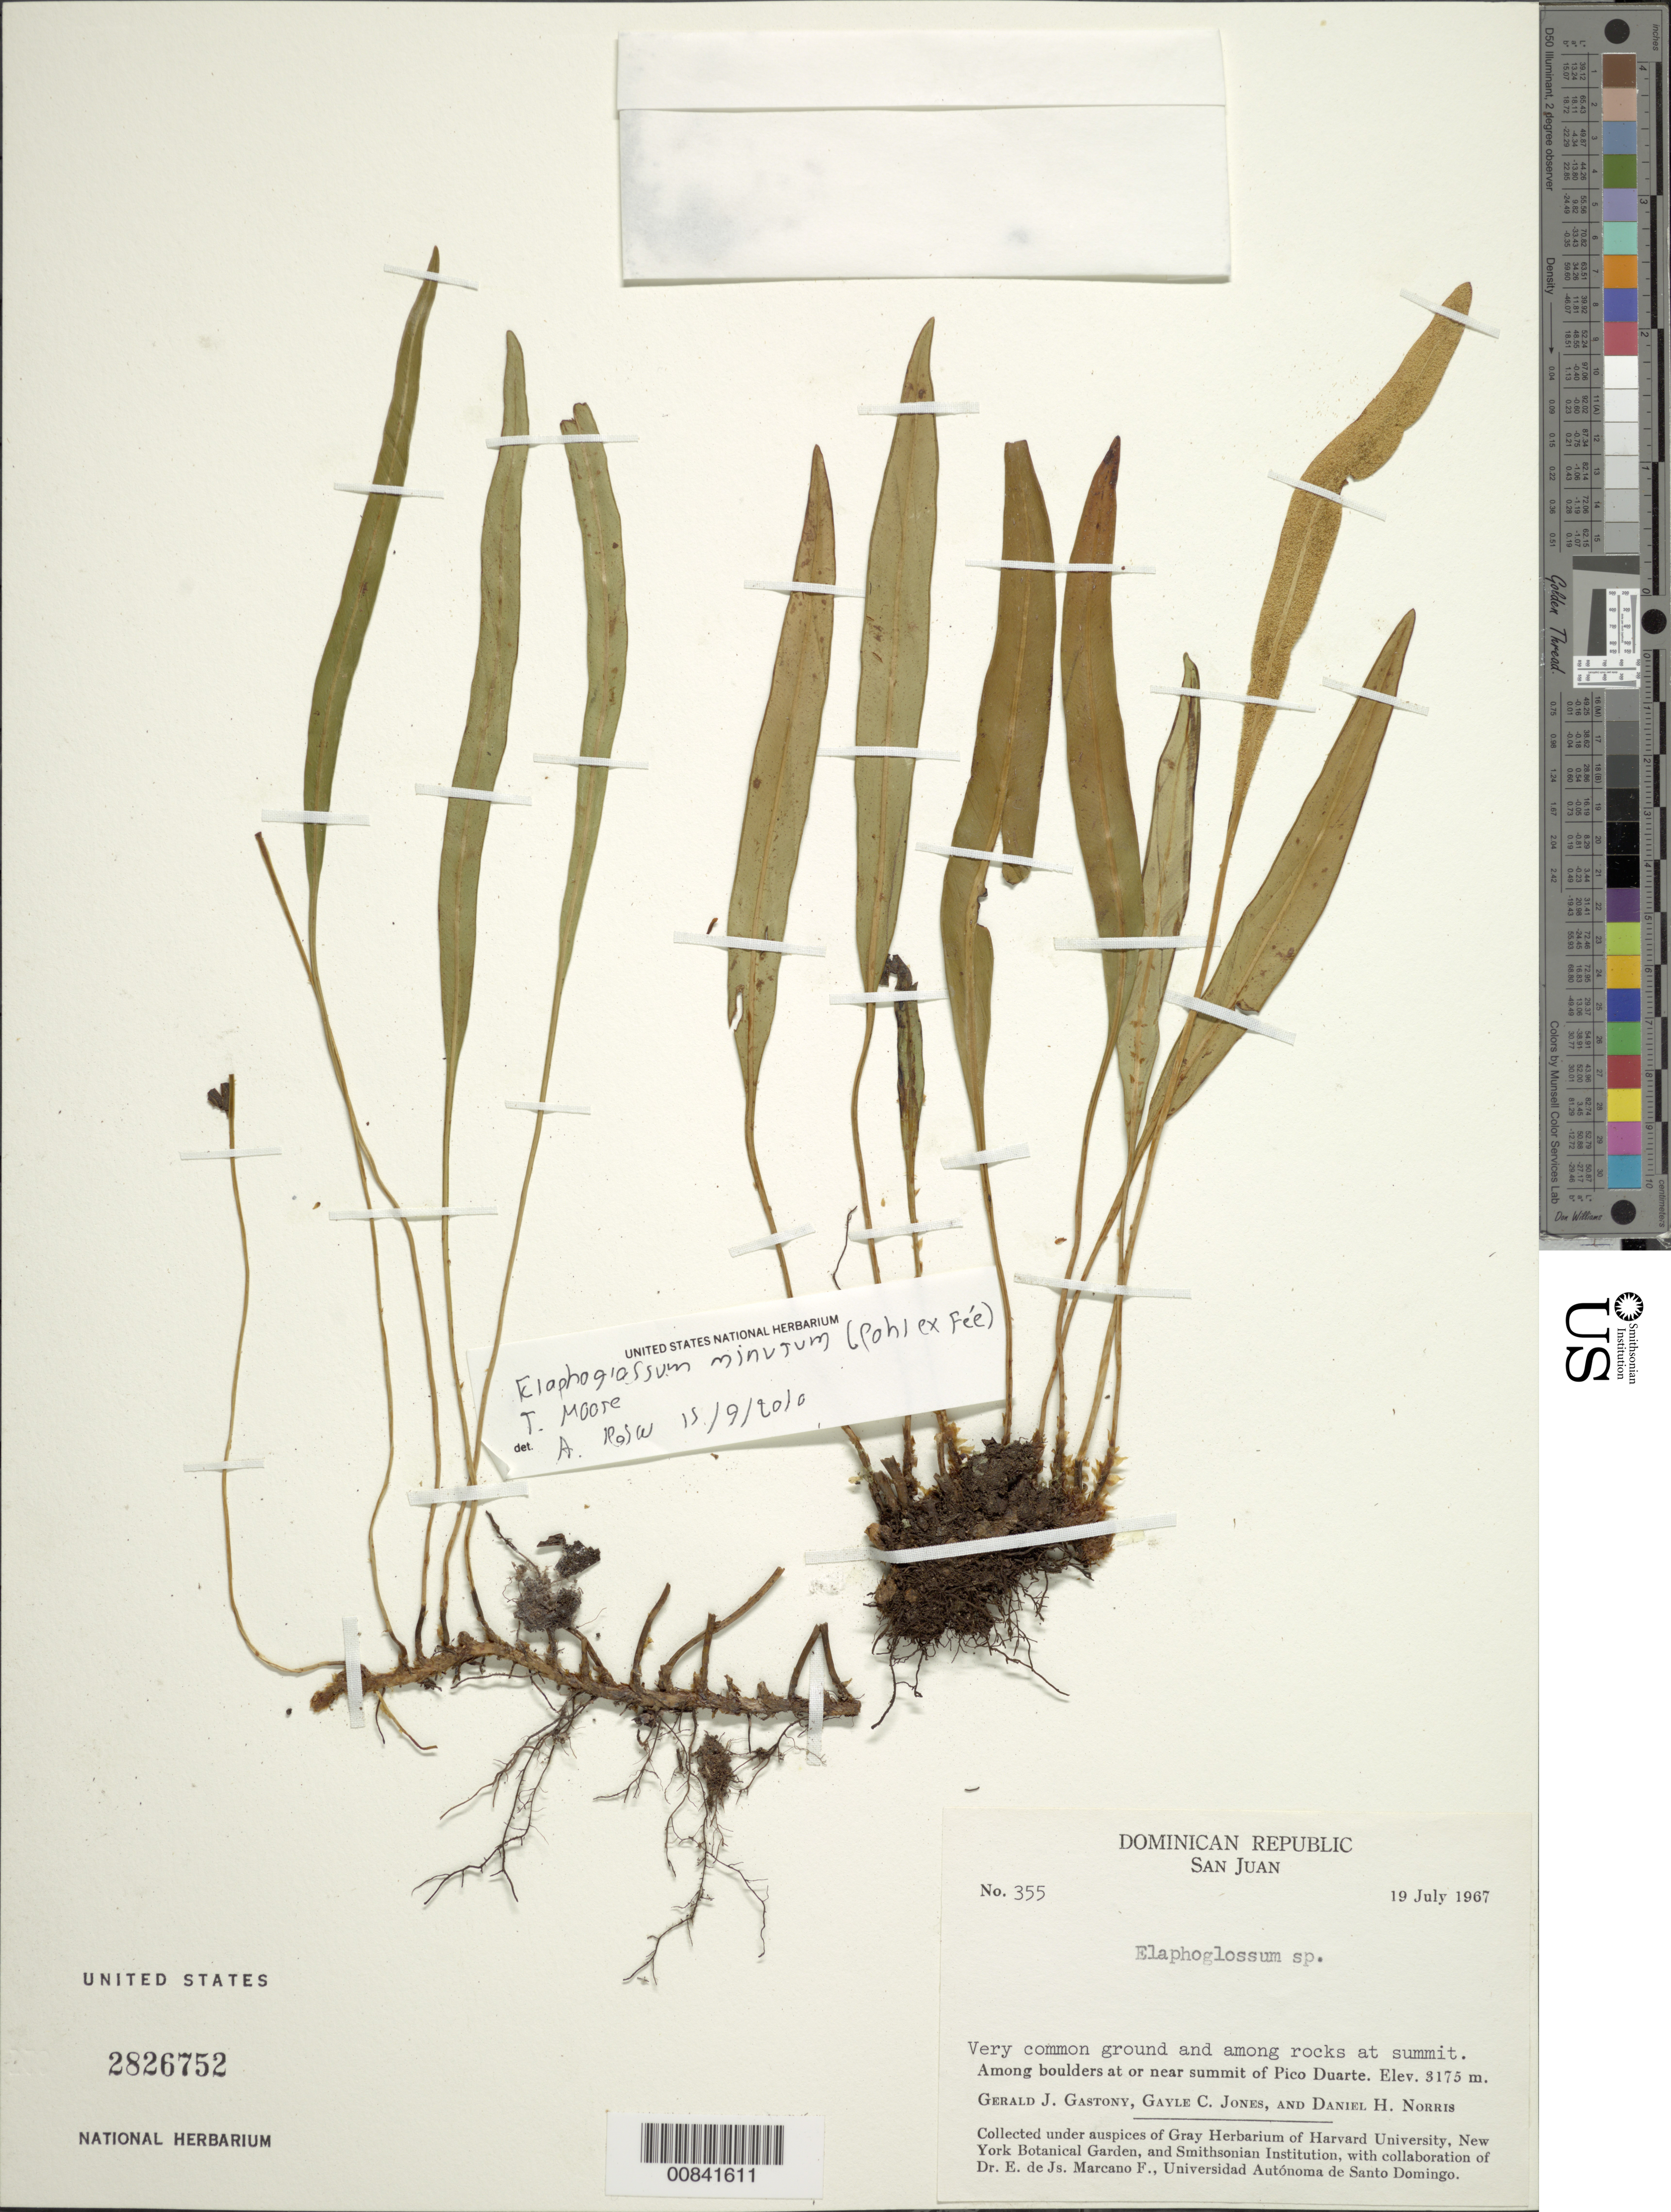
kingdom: Plantae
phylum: Tracheophyta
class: Polypodiopsida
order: Polypodiales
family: Dryopteridaceae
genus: Elaphoglossum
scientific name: Elaphoglossum leptophyllum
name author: (Fée) T. Moore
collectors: G. Gastony, G. C. Jones & D. H. Norris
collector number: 355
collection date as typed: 19 Jul 1967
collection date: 1967-07-19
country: Dominican Republic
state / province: San Juan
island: Hispaniola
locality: Pico Duarte, summit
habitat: On ground and among rocks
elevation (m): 3175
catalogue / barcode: US 2826752